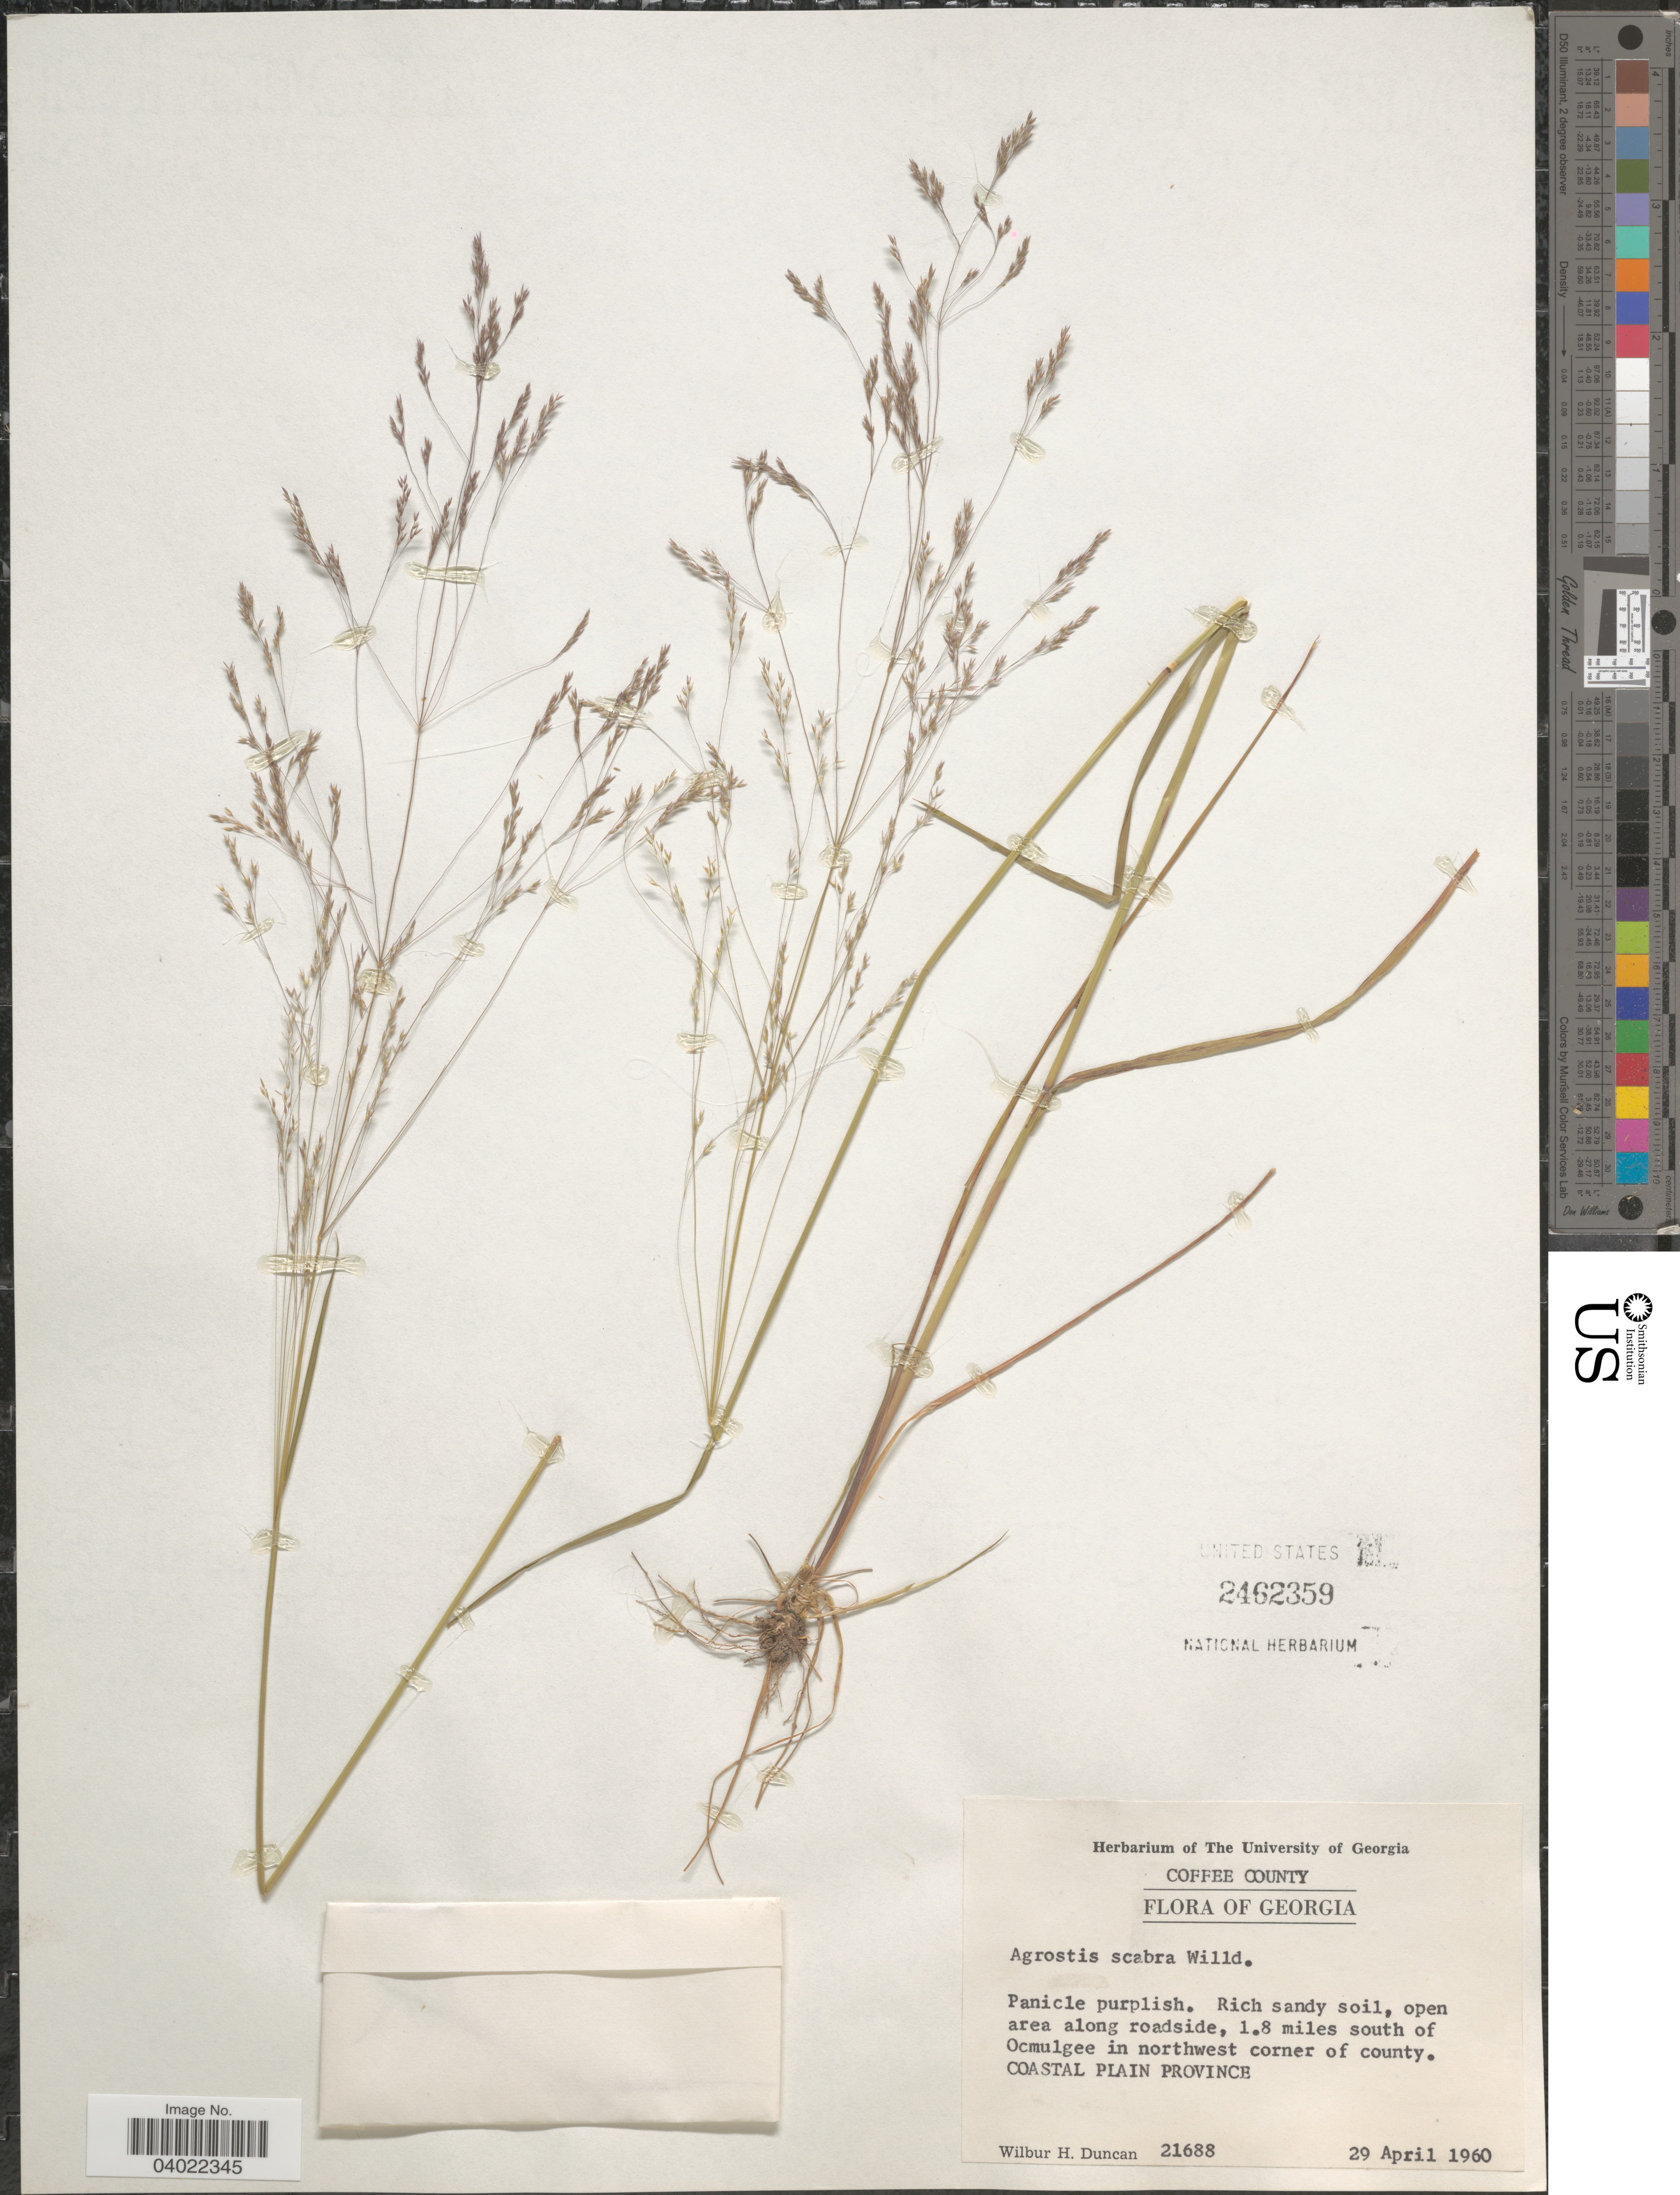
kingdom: Plantae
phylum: Tracheophyta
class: Liliopsida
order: Poales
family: Poaceae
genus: Agrostis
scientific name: Agrostis scabra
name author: Willd.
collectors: W. H. Duncan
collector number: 21688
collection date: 1960-04-29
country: United States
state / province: Georgia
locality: Coffee County. Rich sandy soil, open area along roadside, 1.8 miles south of Ocmulgee in northwest corner of county. Coastal Plain Province.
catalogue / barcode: US 2462359